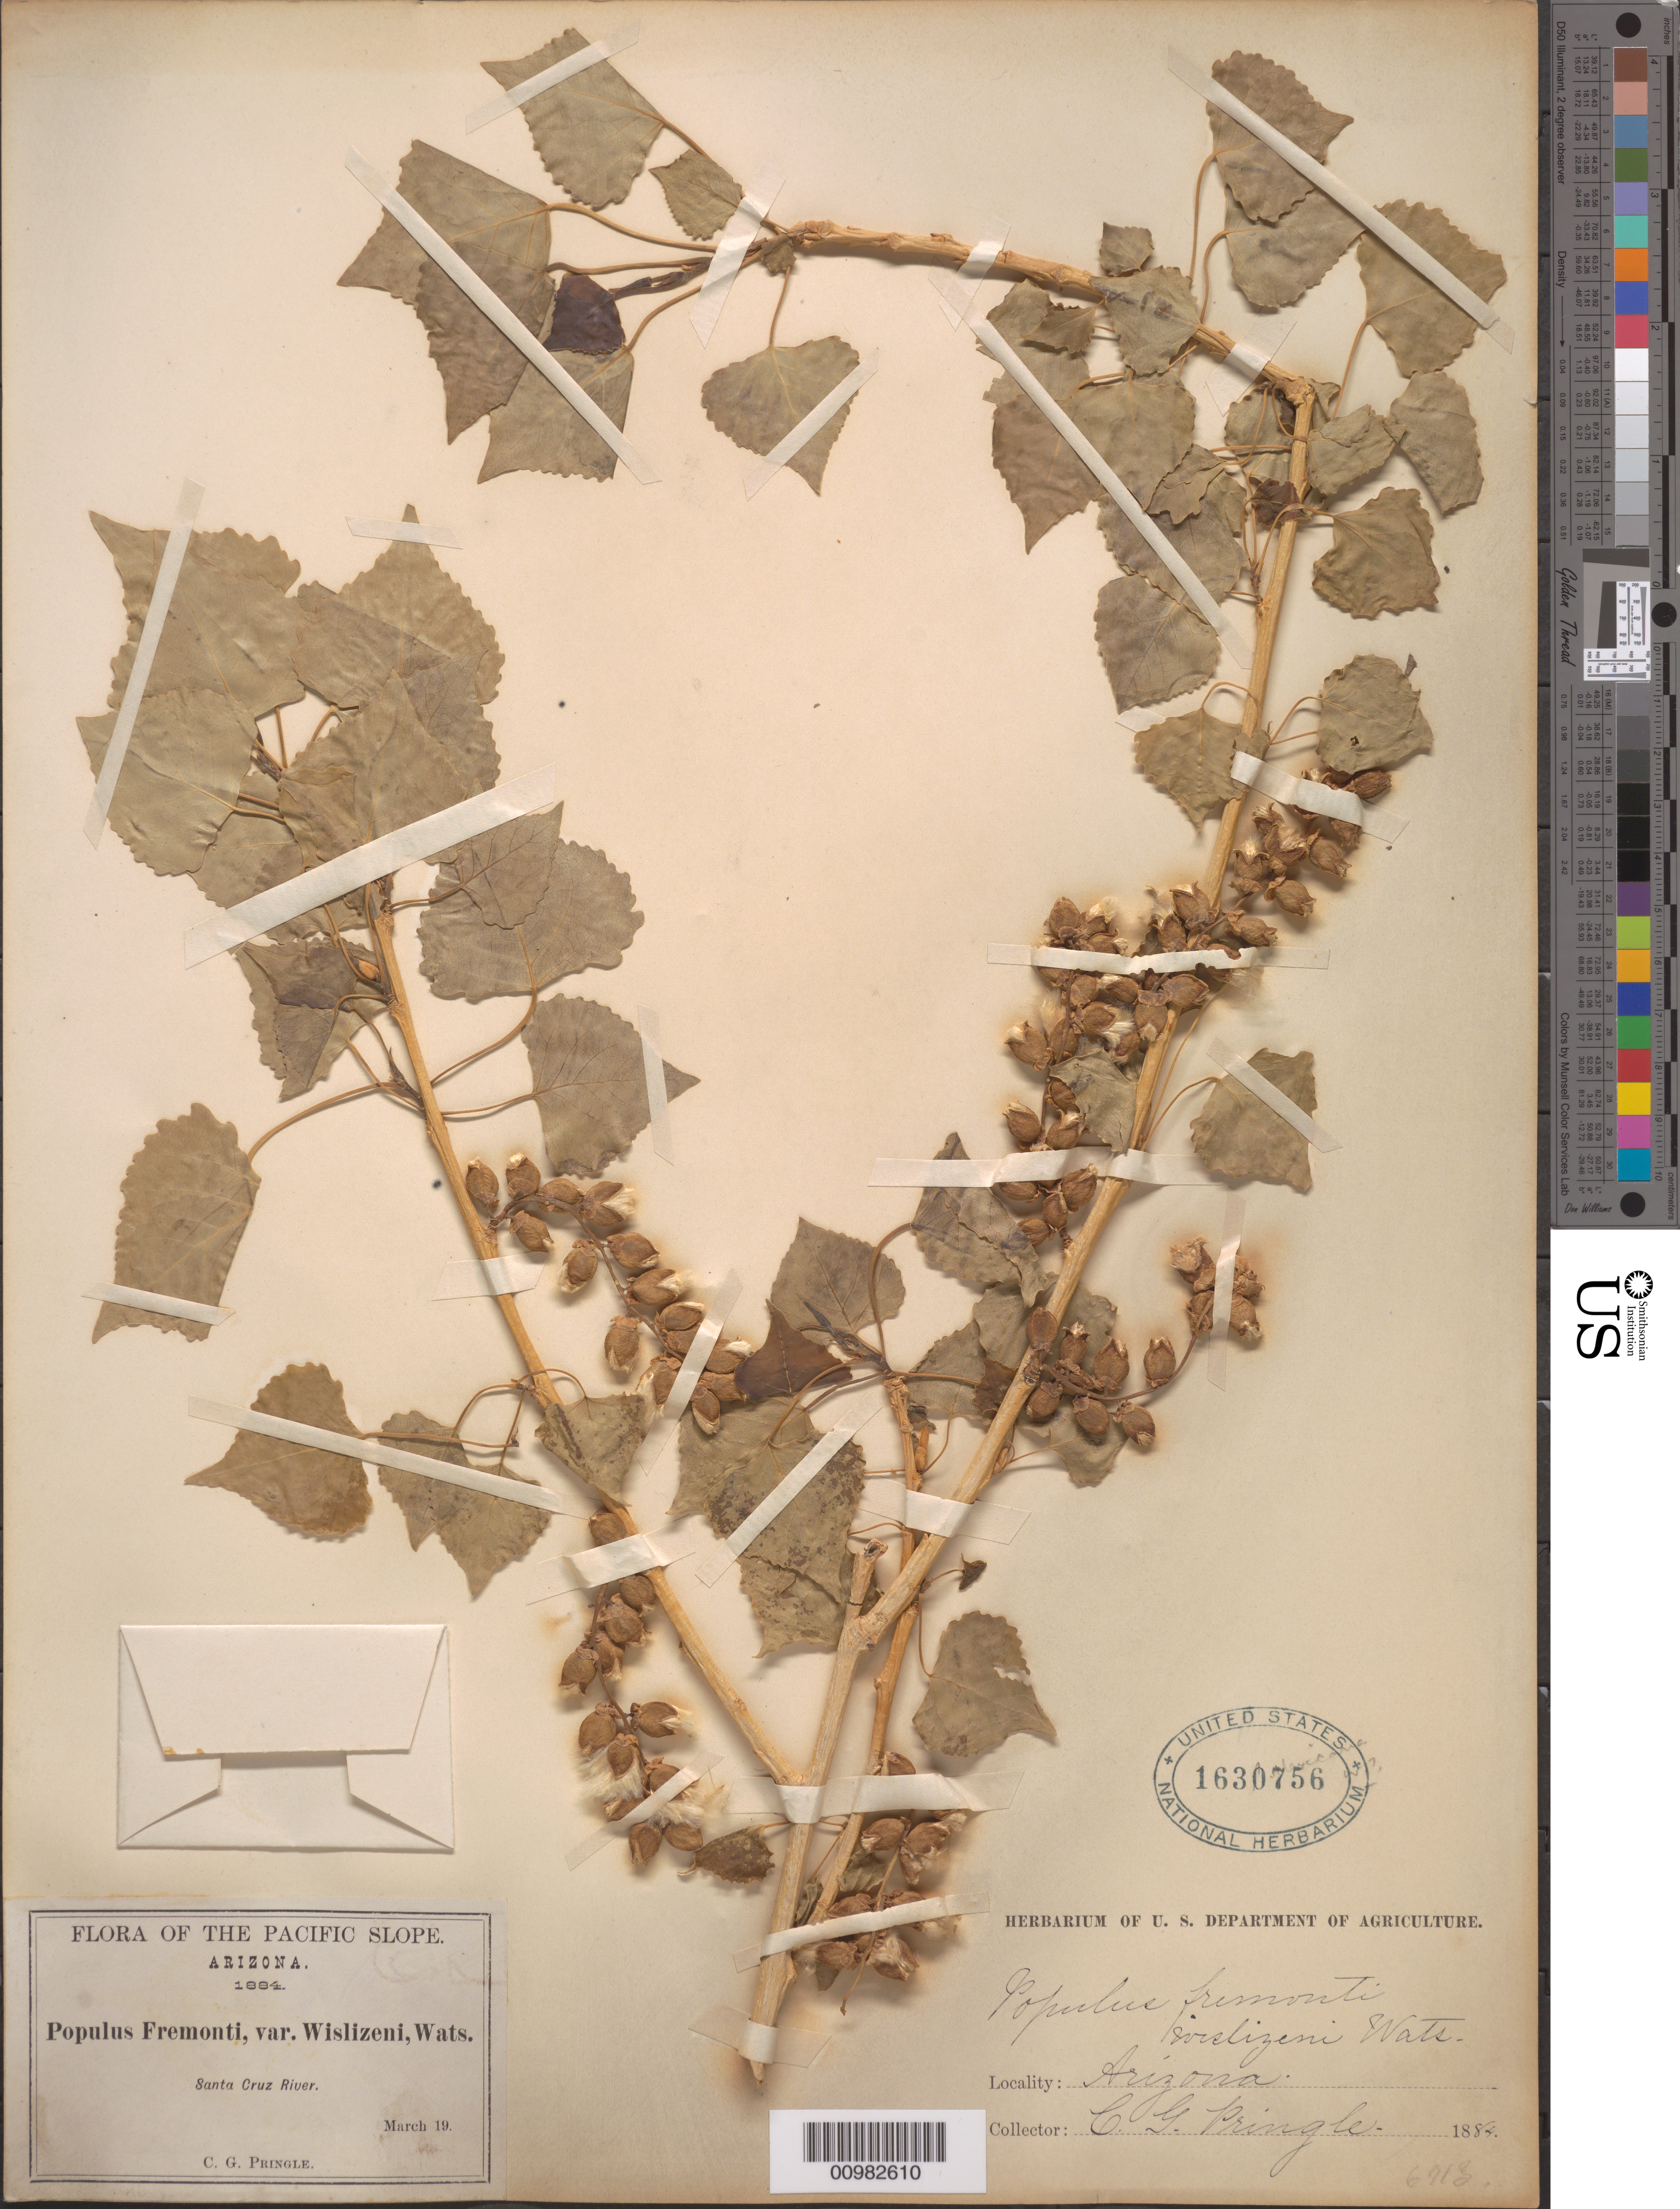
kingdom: Plantae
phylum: Tracheophyta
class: Magnoliopsida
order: Malpighiales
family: Salicaceae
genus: Populus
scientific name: Populus fremontii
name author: S. Watson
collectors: C. G. Pringle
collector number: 6713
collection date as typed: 19 Mar 1884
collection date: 1884-03-19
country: United States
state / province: Arizona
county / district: Santa Cruz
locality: Santa Cruz River.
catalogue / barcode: US 1630756